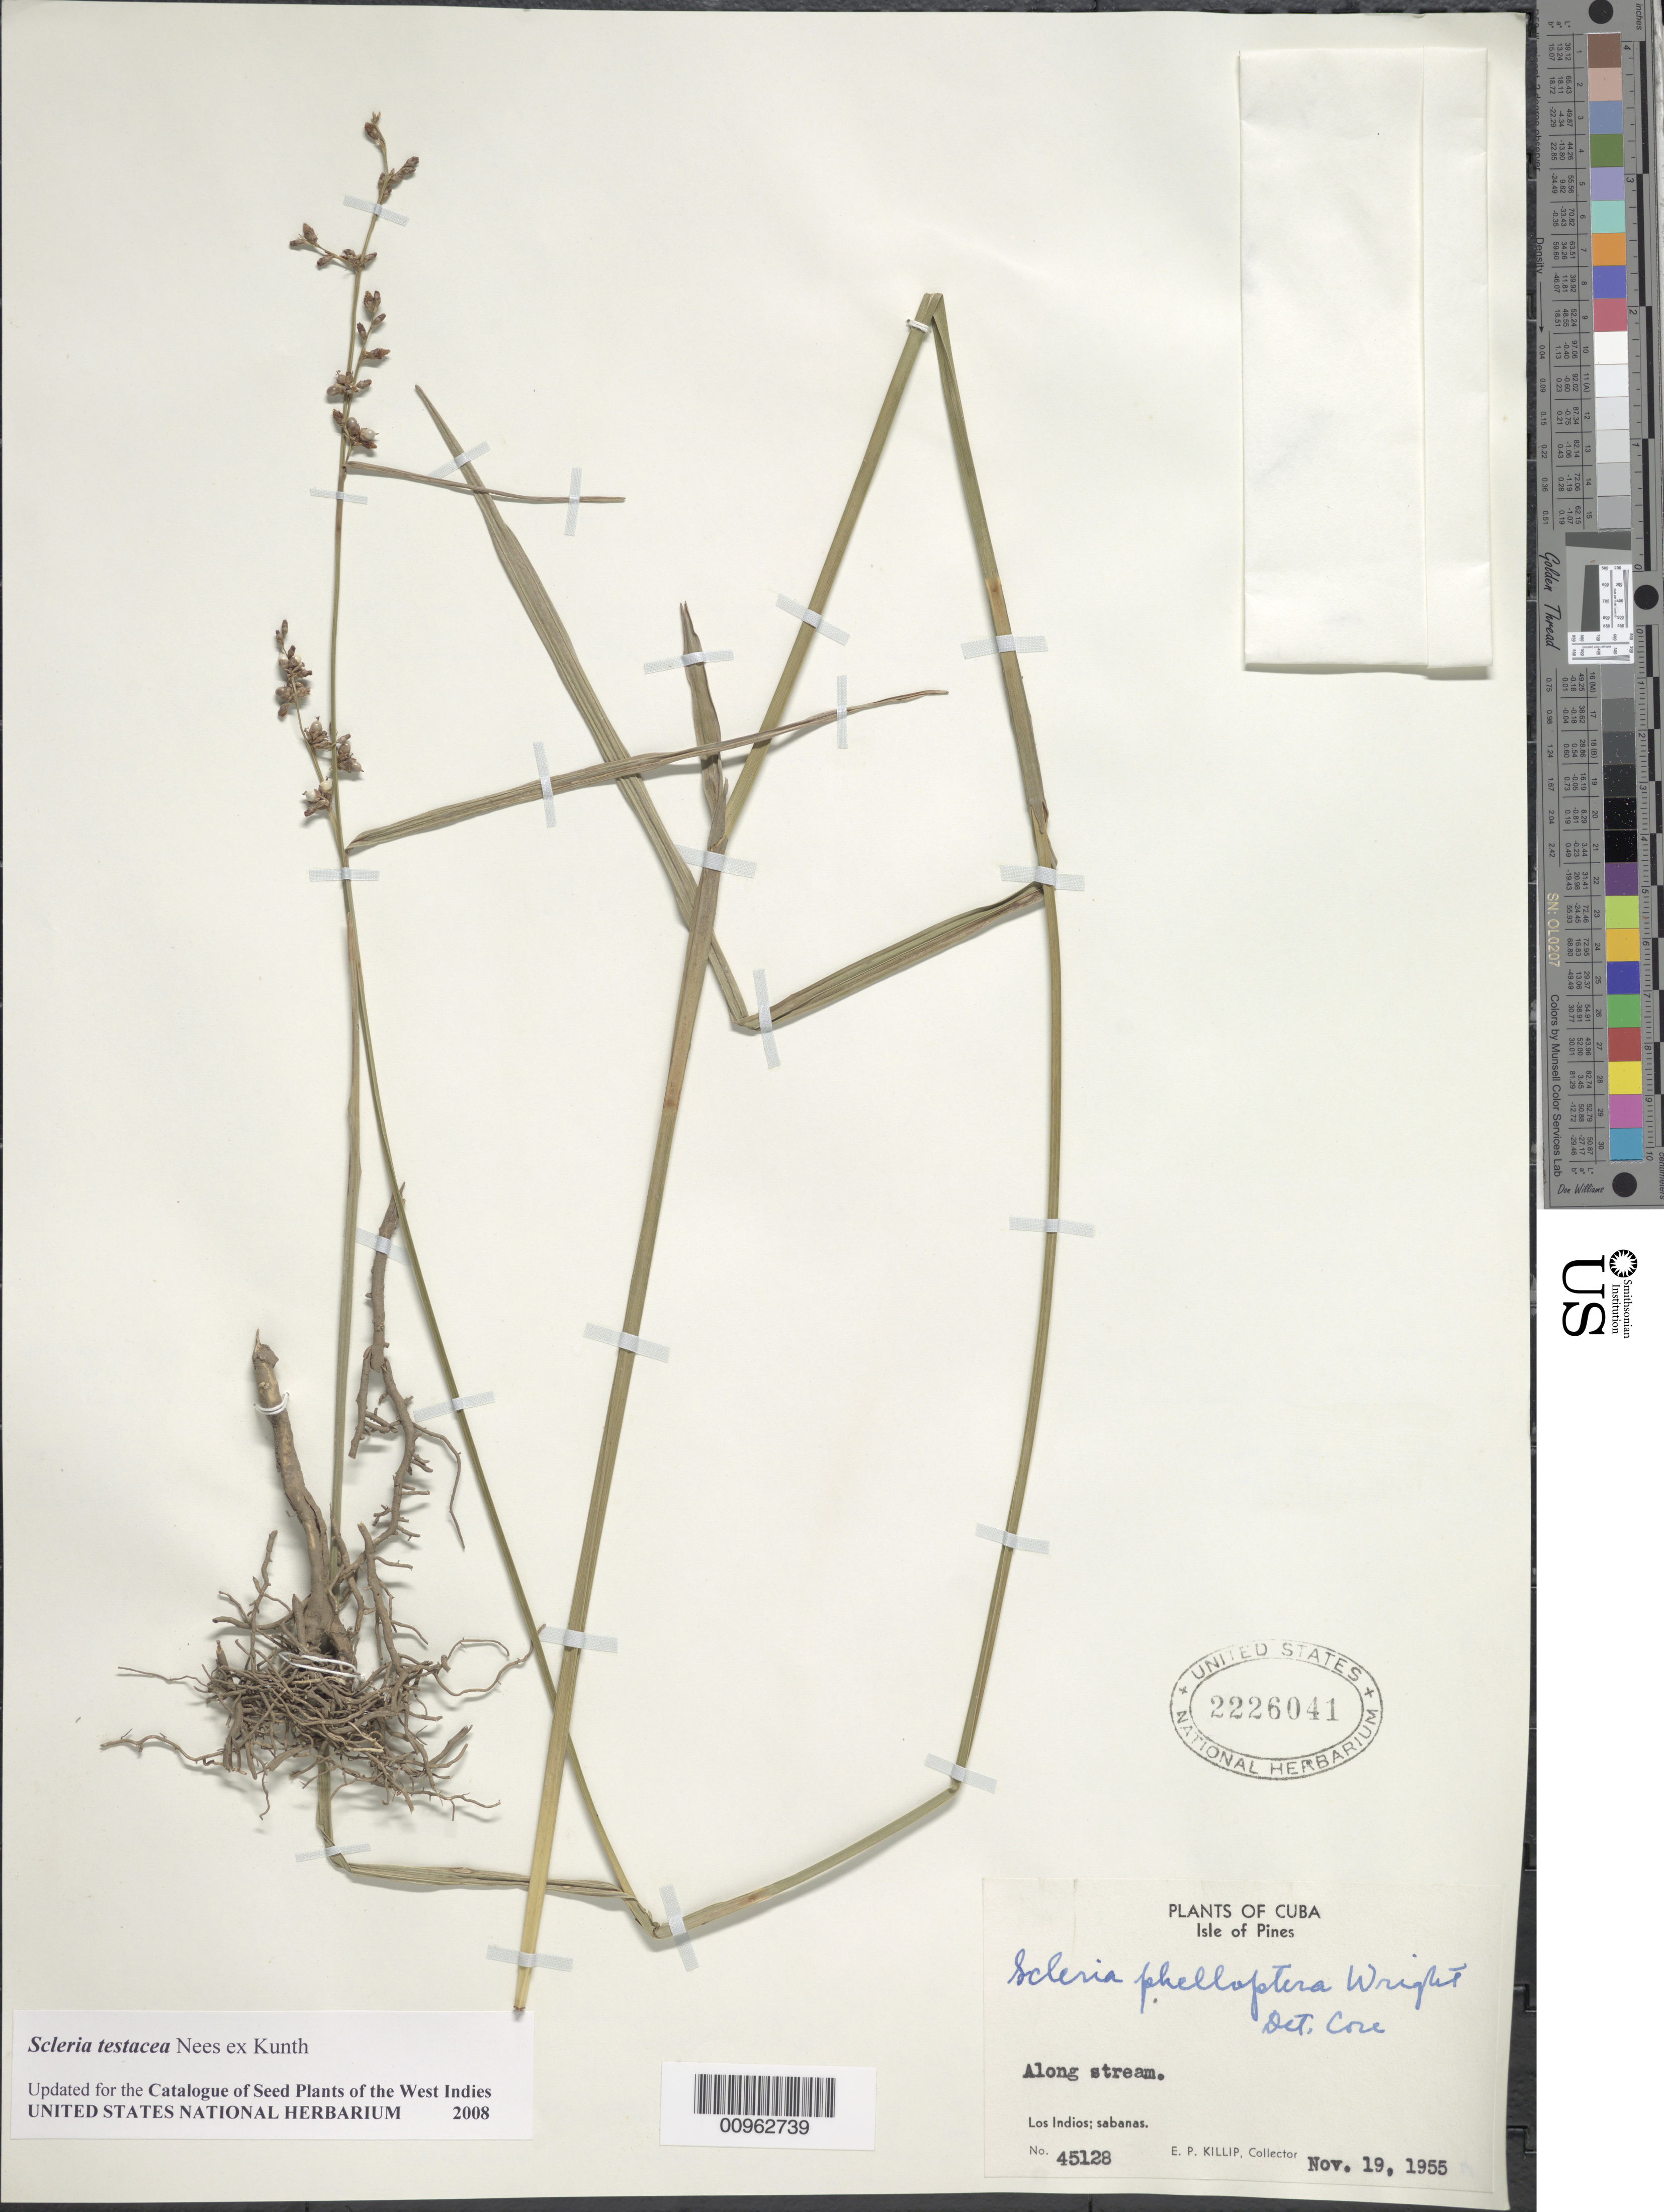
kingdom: Plantae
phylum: Tracheophyta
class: Liliopsida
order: Poales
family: Cyperaceae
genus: Scleria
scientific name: Scleria testacea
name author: Nees ex Kunth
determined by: Strong, M. T., (US), Smithsonian Institution - National Museum of Natural History (UNITED STATES)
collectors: E. P. Killip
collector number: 45128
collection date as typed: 19 Nov 1955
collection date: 1955-11-19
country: Cuba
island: Isla de la Juventud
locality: Lod Indios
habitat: Sabanas, along stream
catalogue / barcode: US 2226041